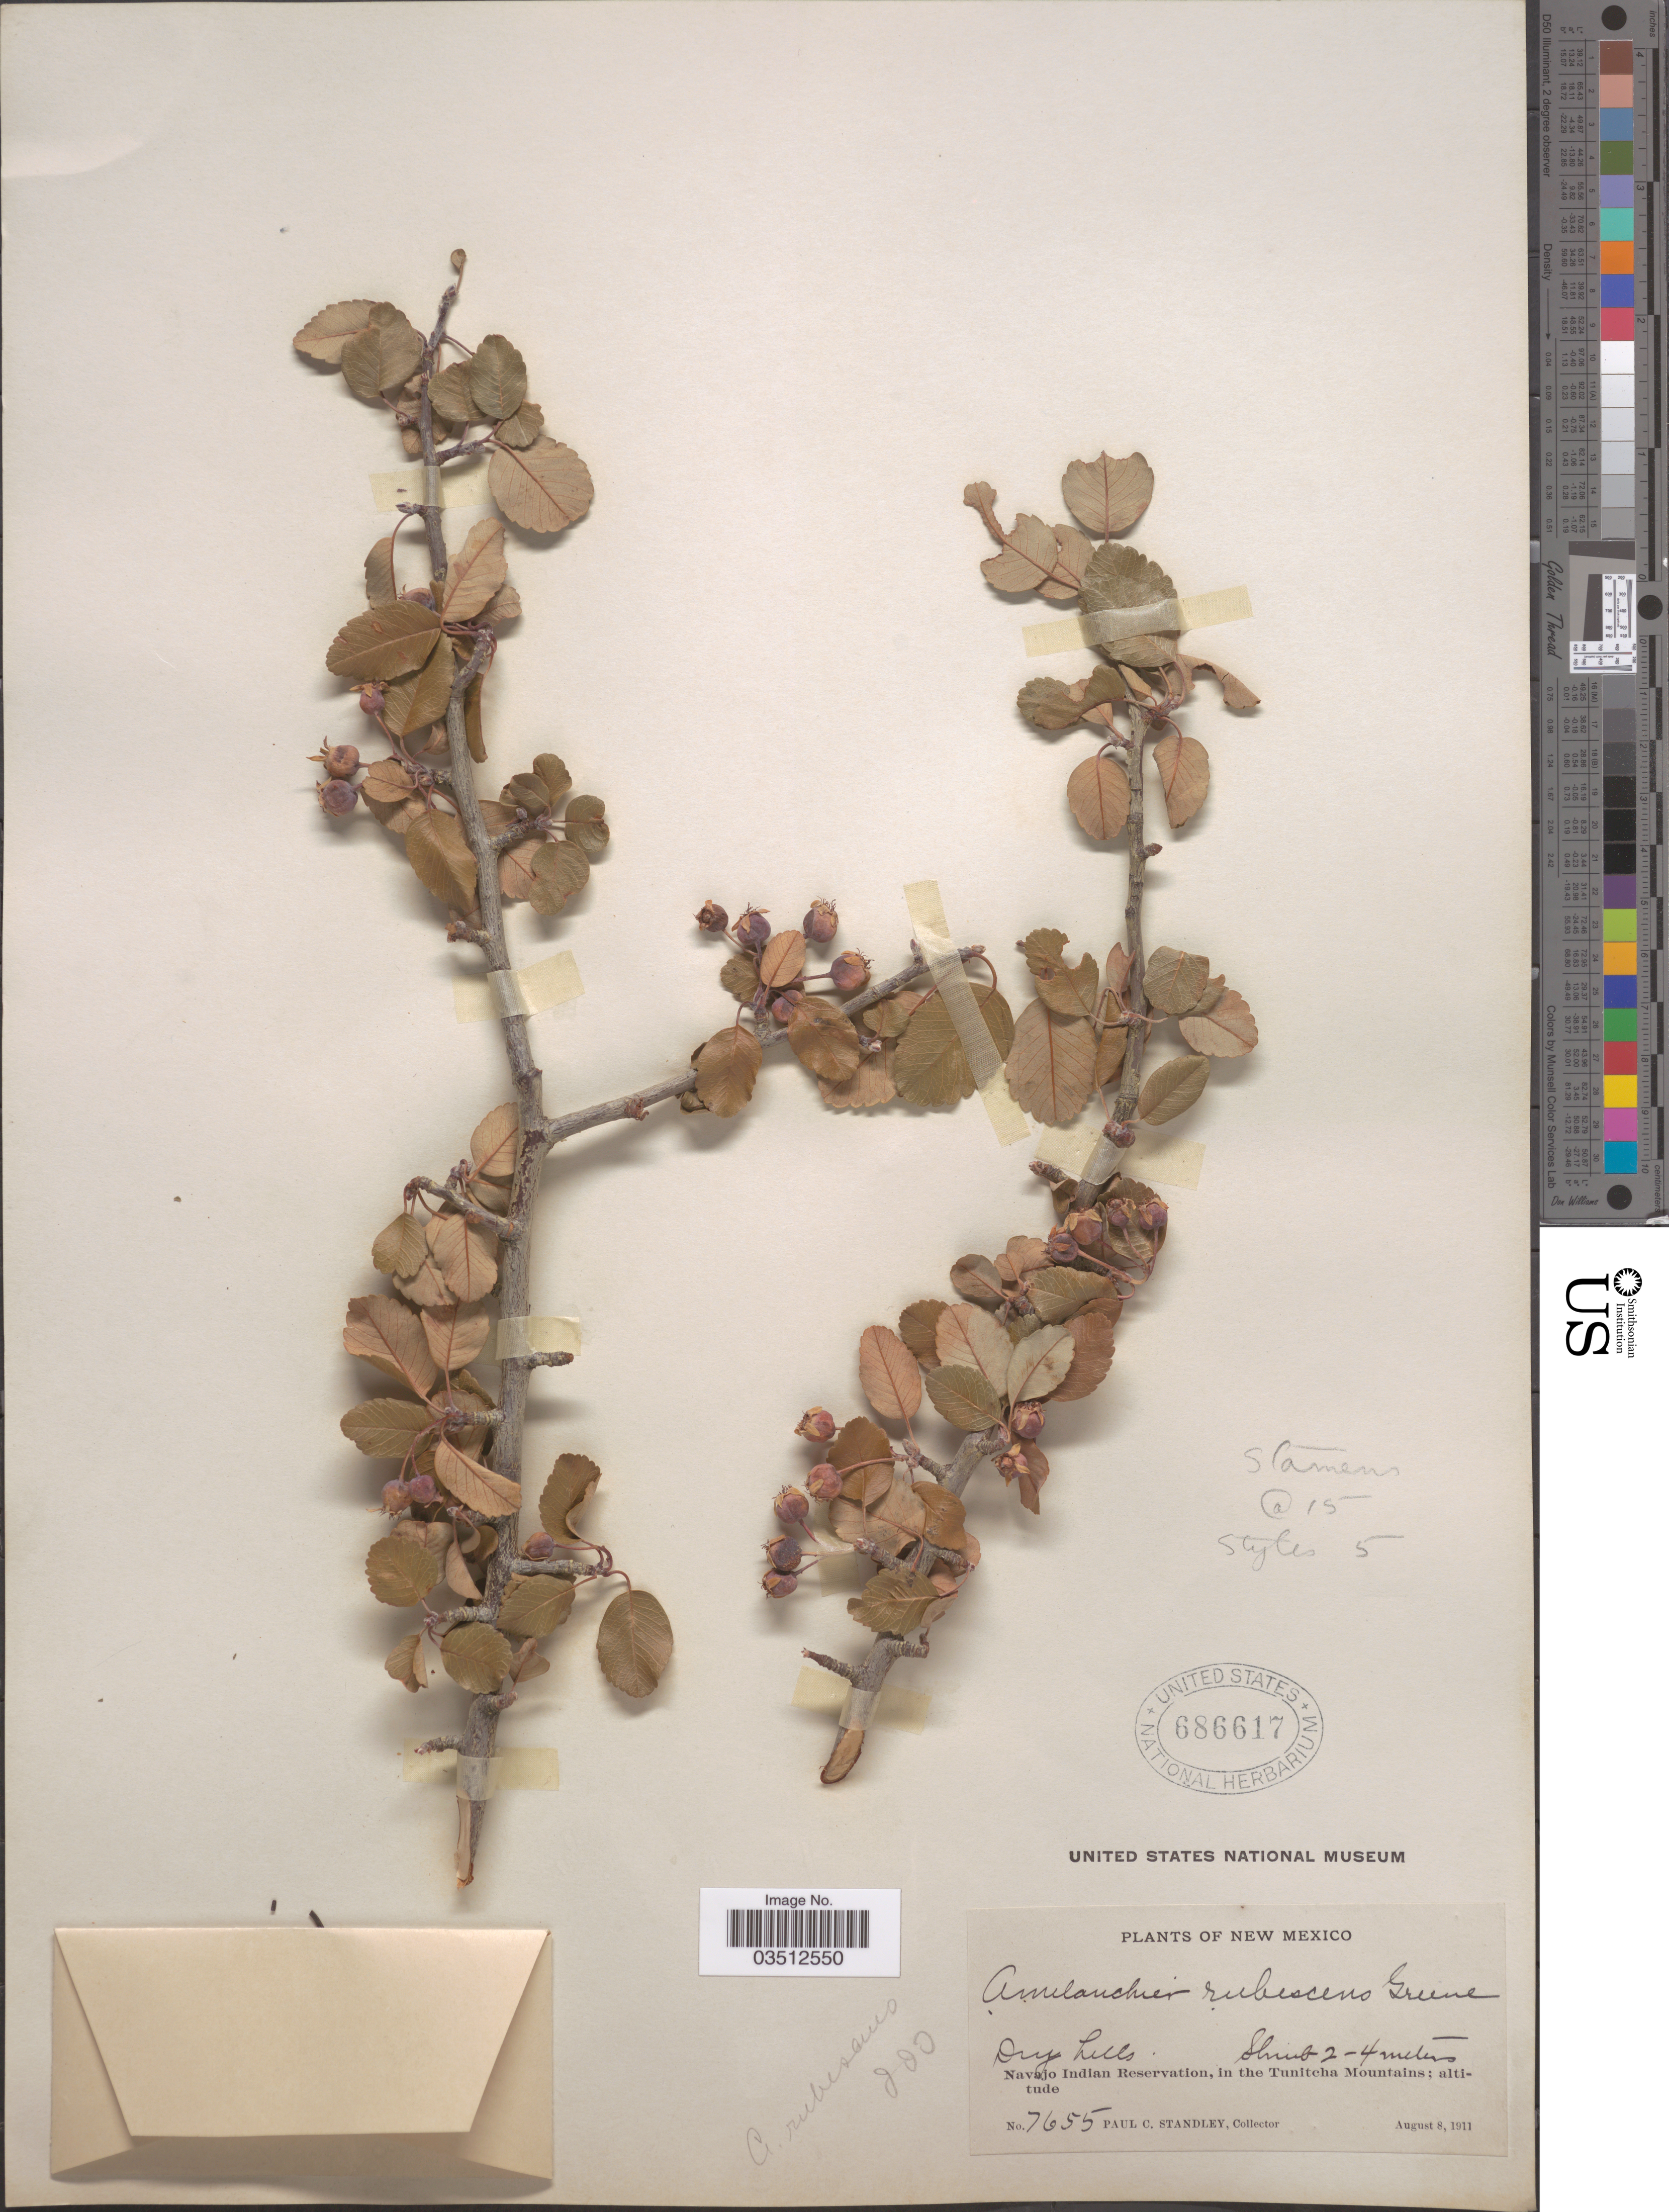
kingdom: Plantae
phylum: Tracheophyta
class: Magnoliopsida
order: Rosales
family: Rosaceae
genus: Amelanchier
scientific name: Amelanchier rubescens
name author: Greene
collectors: P. C. Standley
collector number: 7655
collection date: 1911-08-08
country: United States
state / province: New Mexico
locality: Navajo Indian Reservation, in the Tunitcha Mountains.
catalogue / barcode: US 686617